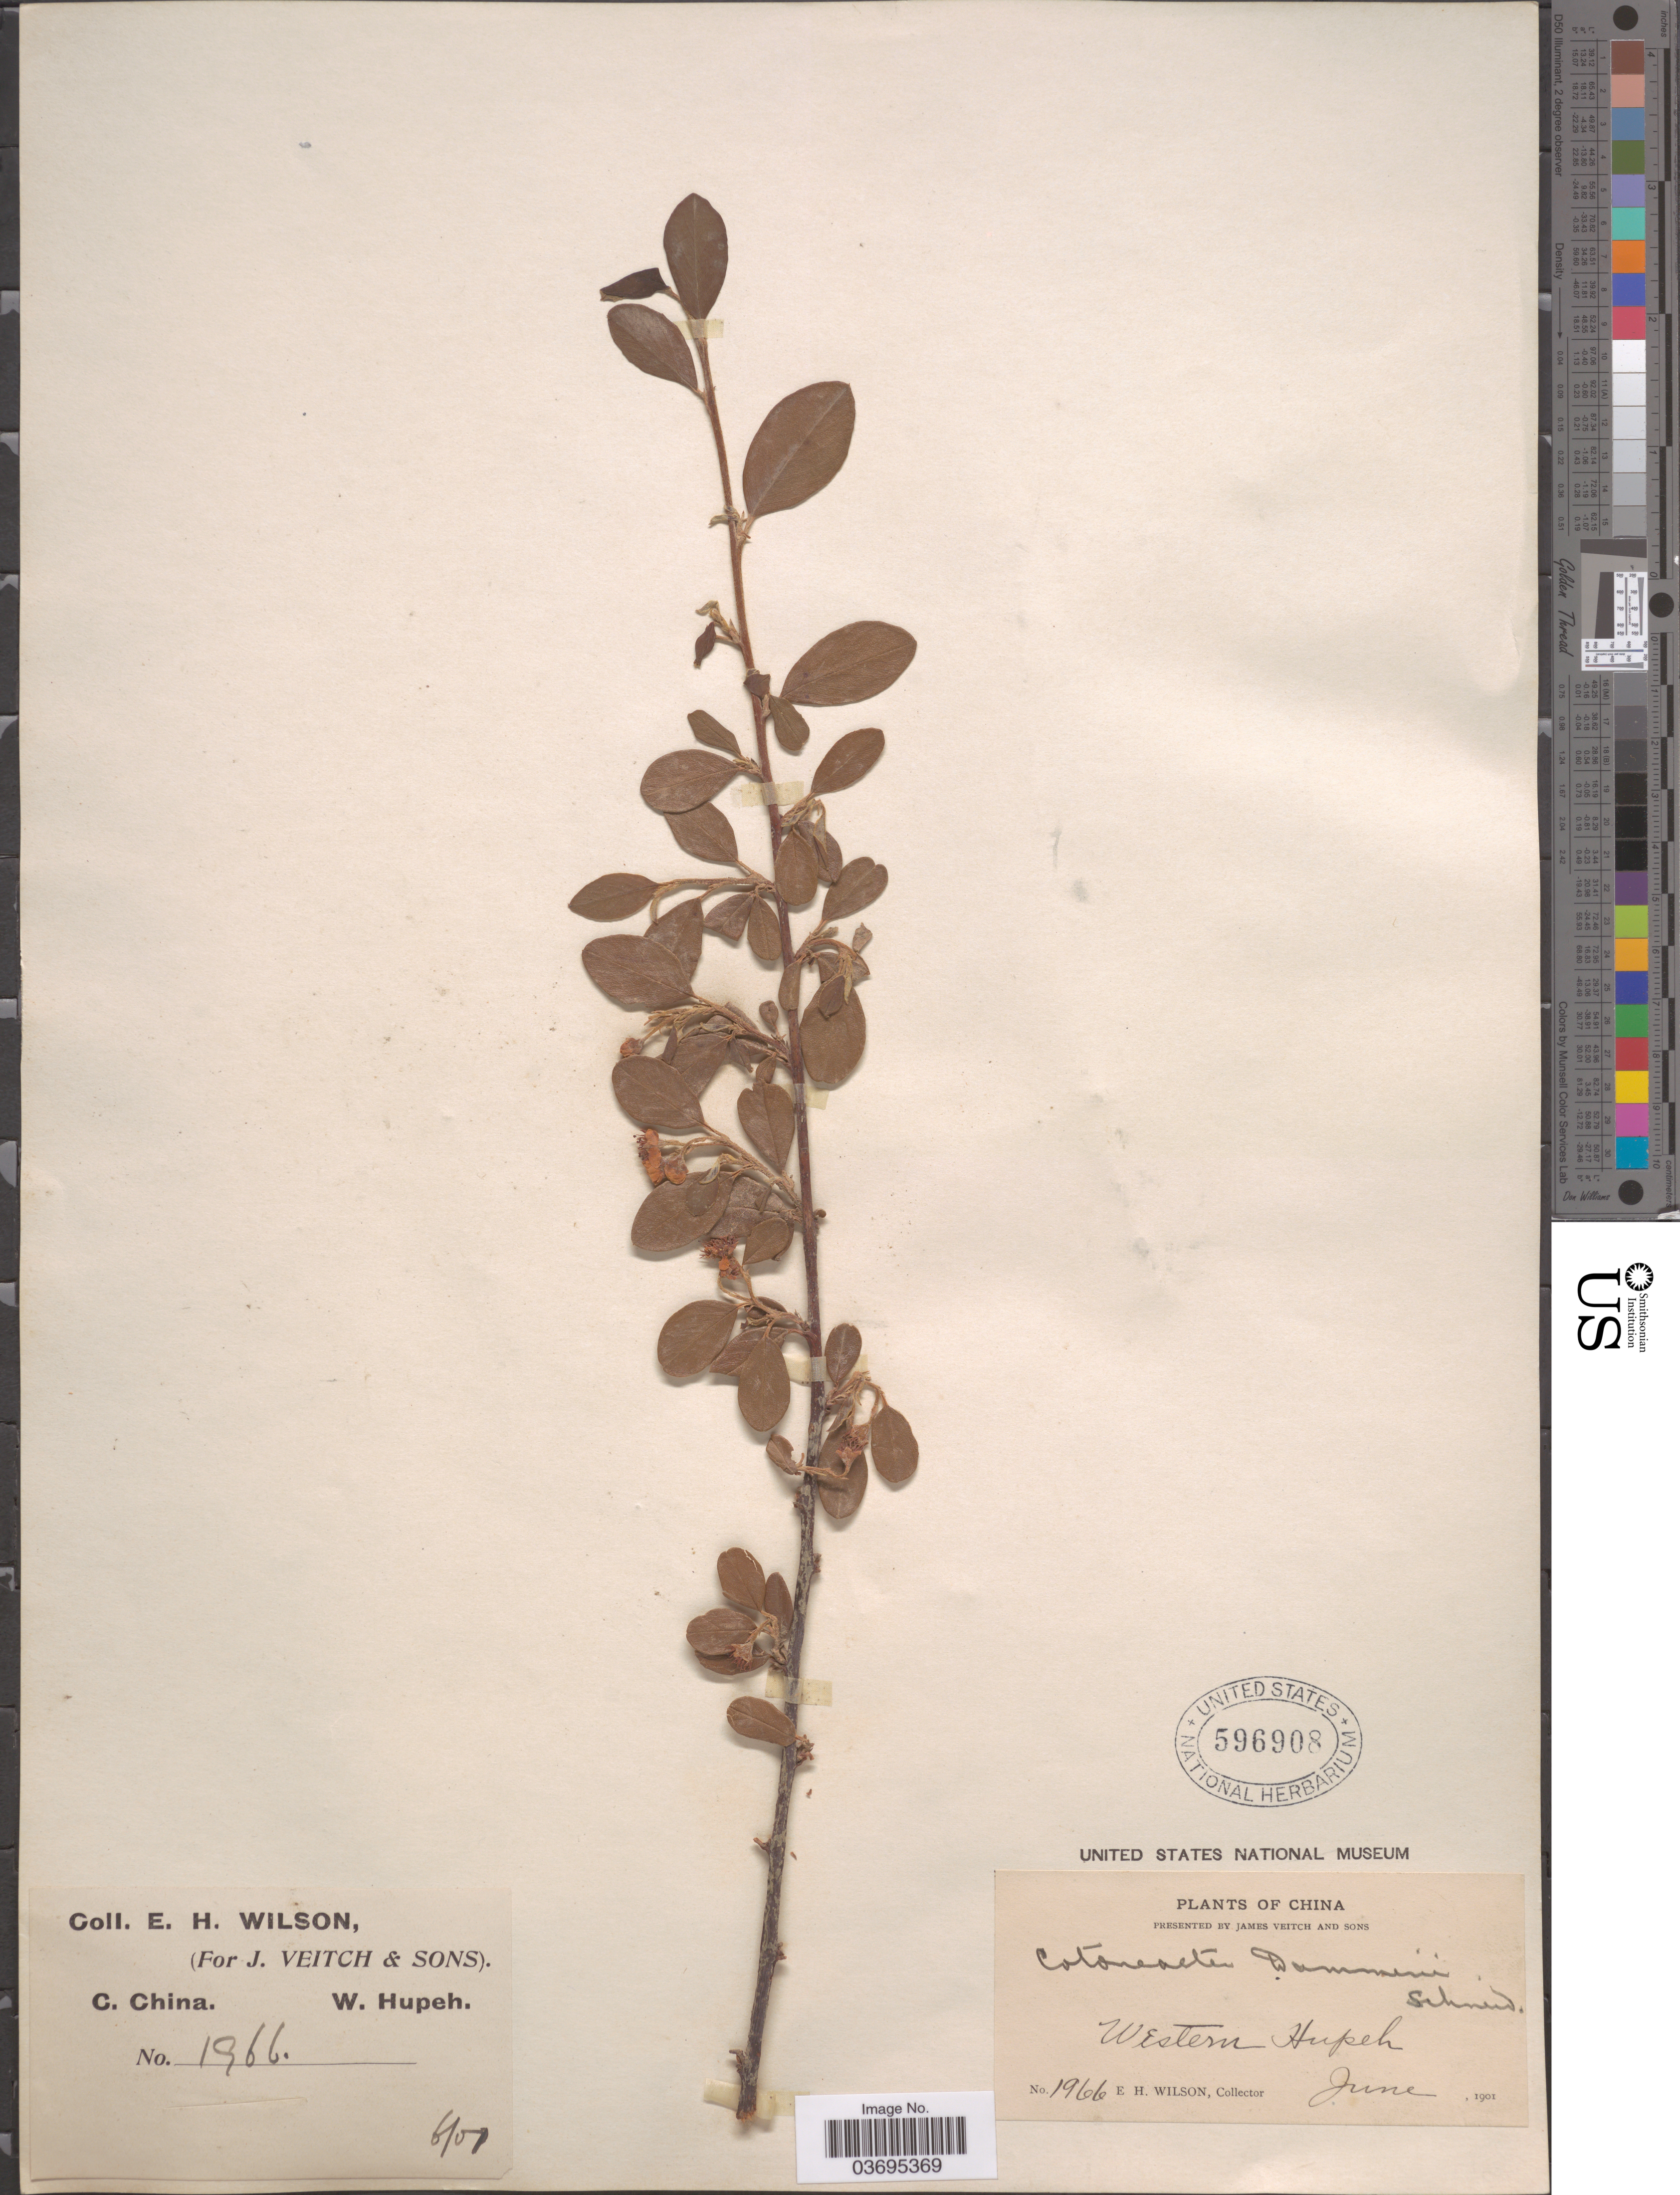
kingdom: Plantae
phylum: Tracheophyta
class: Magnoliopsida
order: Rosales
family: Rosaceae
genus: Cotoneaster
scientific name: Cotoneaster dammeri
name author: C.K. Schneid.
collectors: E. Wilson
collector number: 1966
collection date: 1901-06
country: China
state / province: Hubei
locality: Western Hupeh. C. China.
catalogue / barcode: US 596908